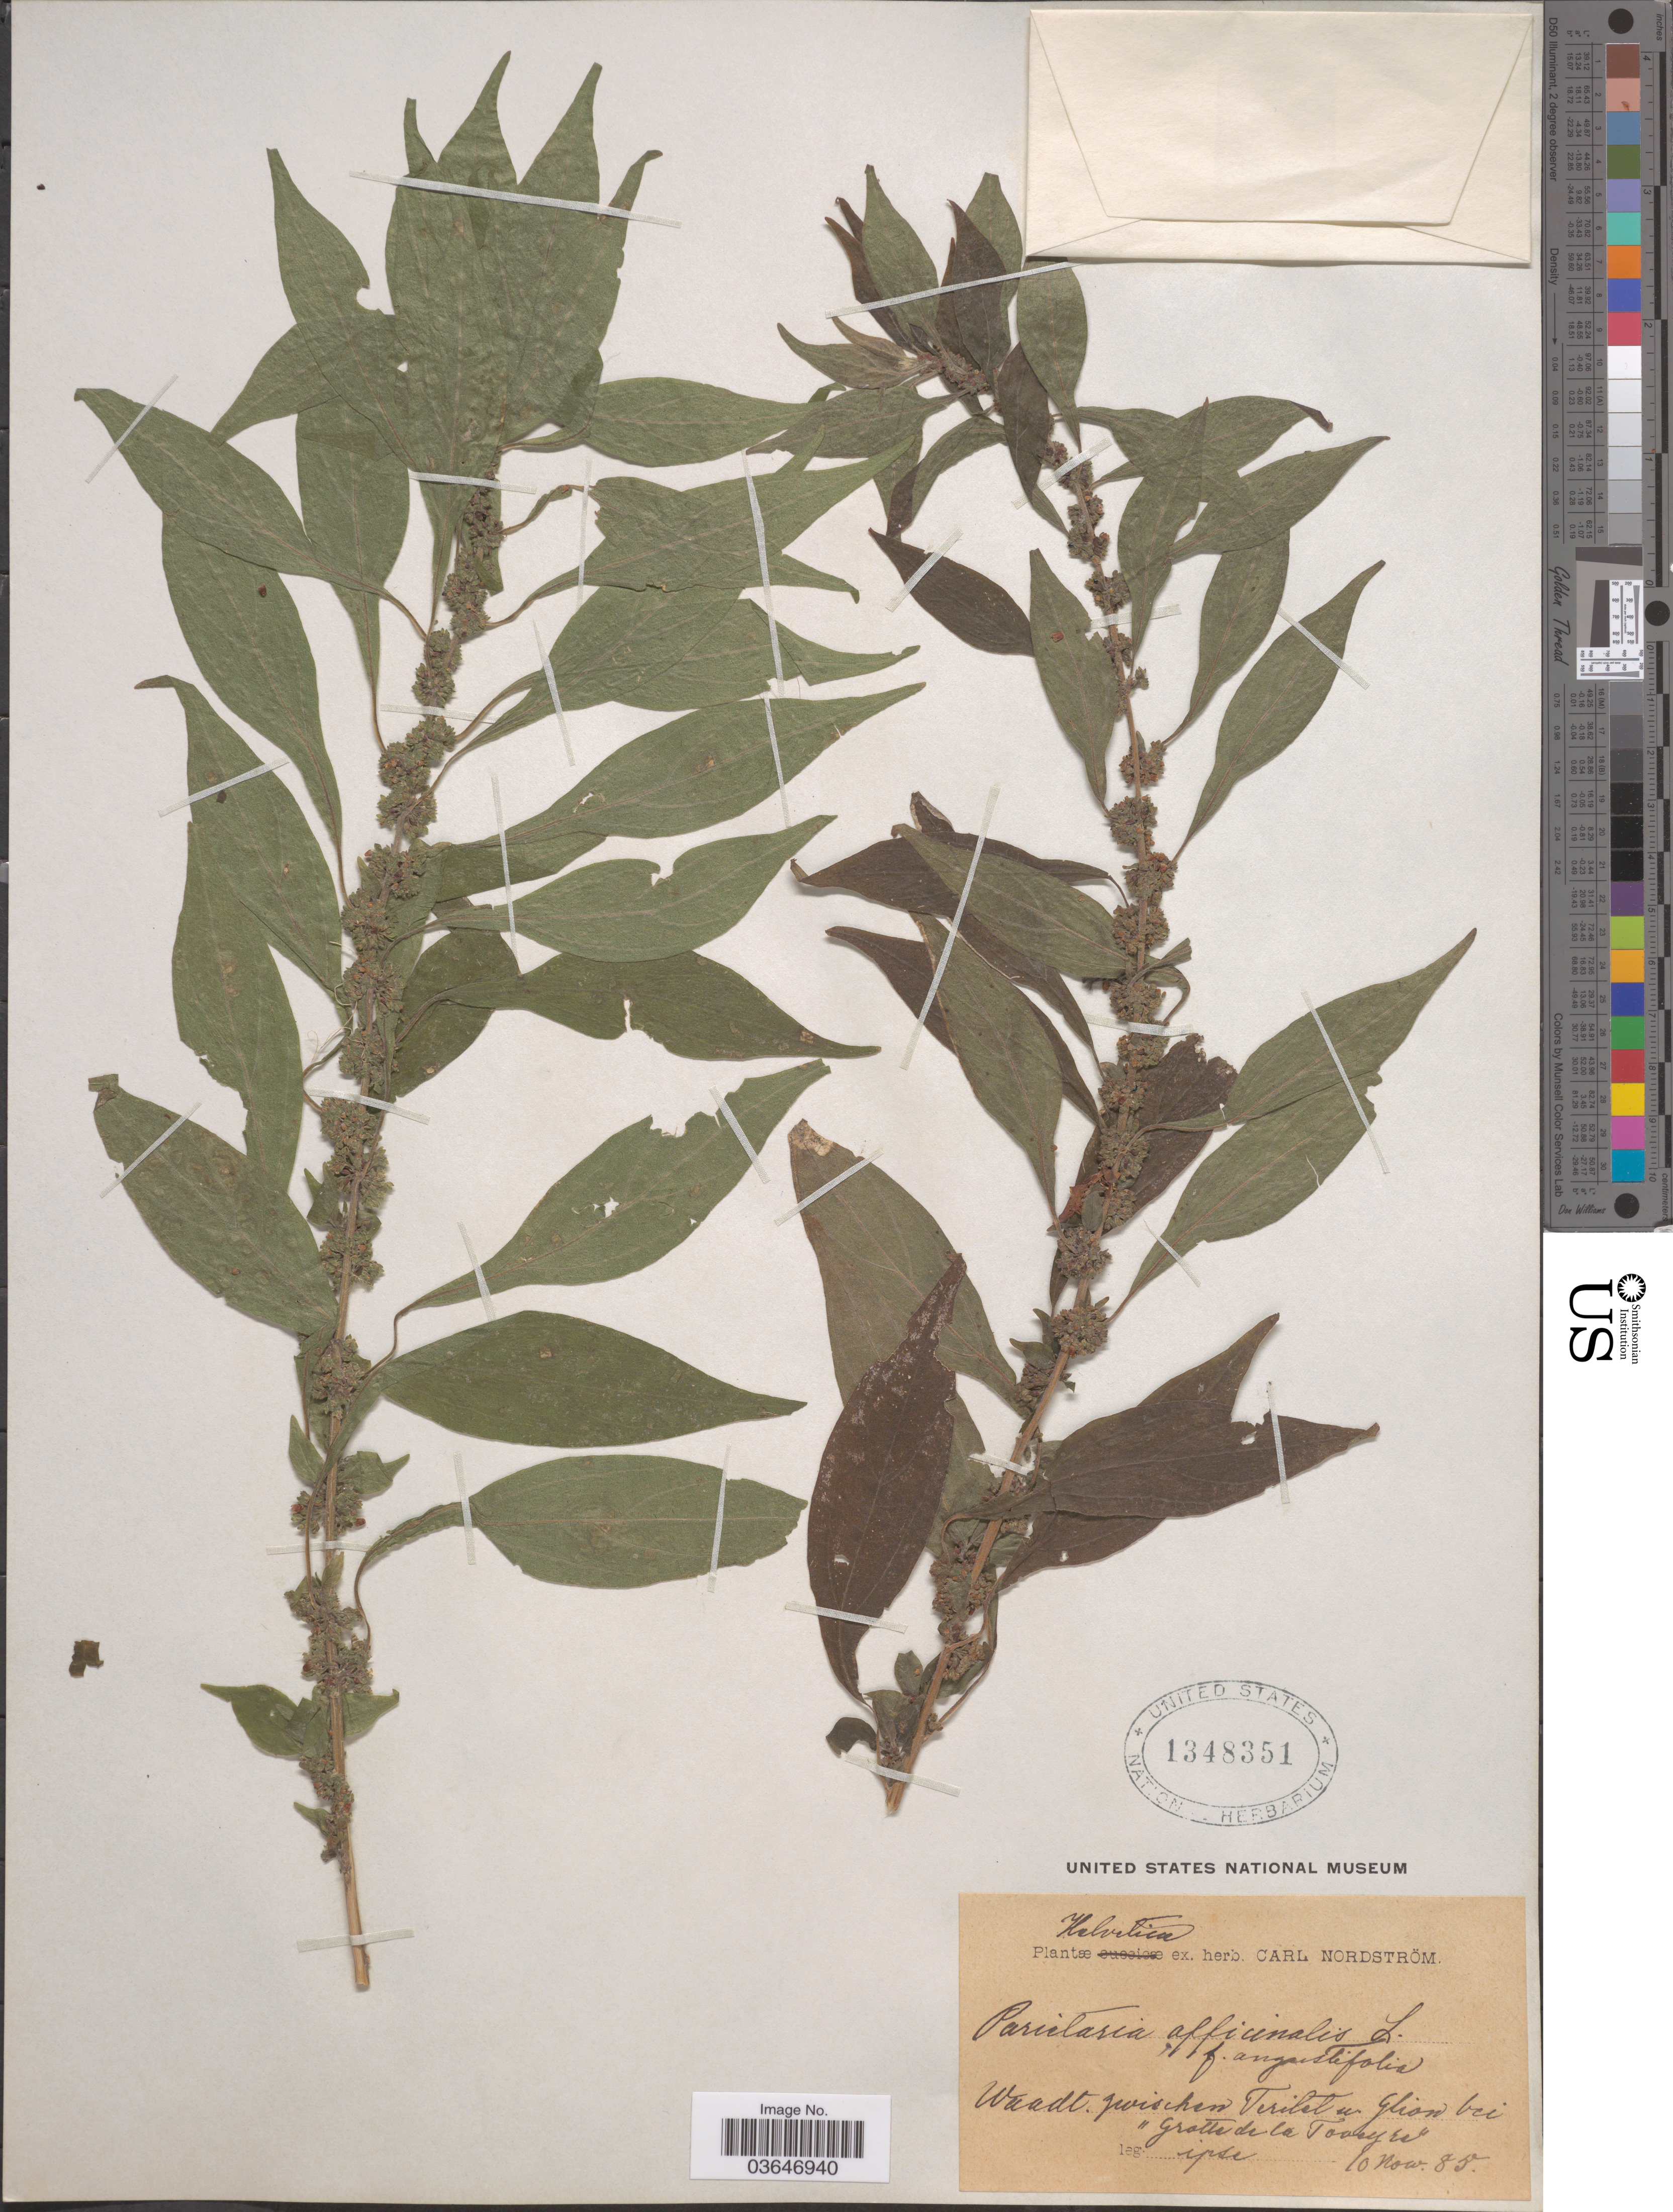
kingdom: Plantae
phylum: Tracheophyta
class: Magnoliopsida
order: Rosales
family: Urticaceae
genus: Parietaria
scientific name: Parietaria officinalis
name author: L.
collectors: C. Nordström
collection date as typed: Transcribed d/m/y: 10/11/85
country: Switzerland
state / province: Vaud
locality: Helvetica. Waadt. Zwischen Territet u Glion bei "Grotte de la Toveyle".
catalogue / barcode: US 1348351